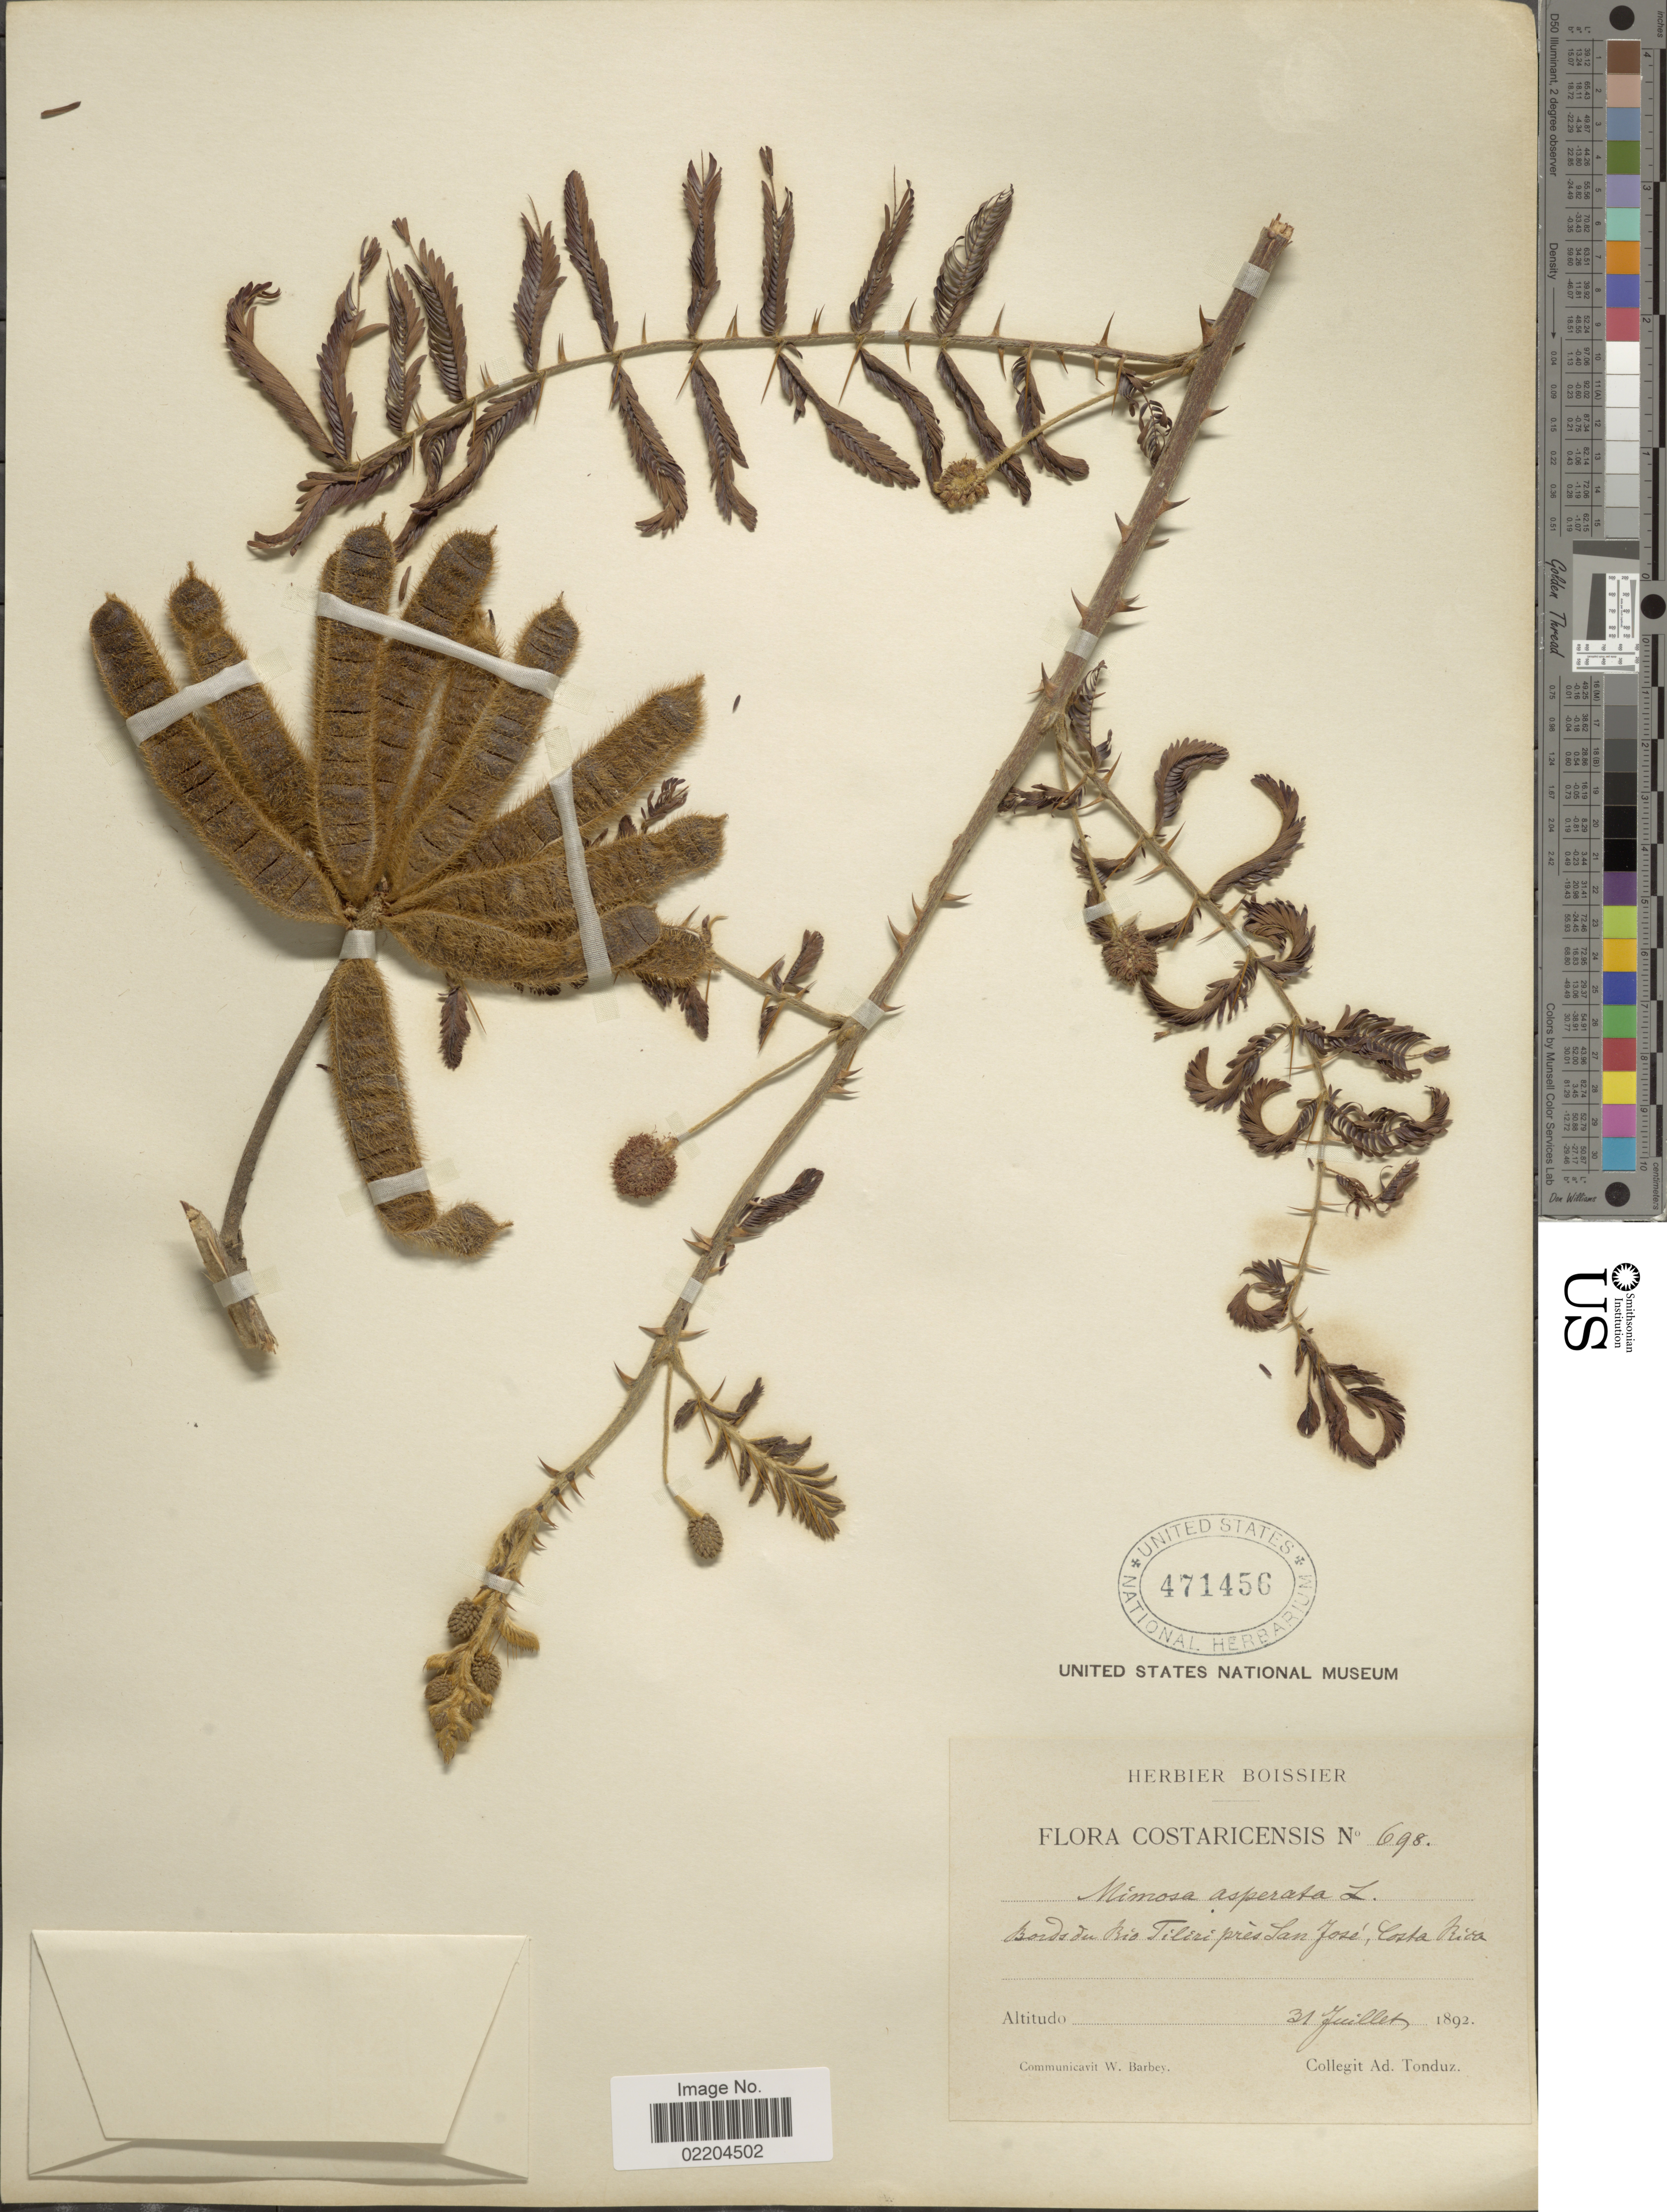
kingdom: Plantae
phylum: Tracheophyta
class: Magnoliopsida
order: Fabales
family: Fabaceae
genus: Mimosa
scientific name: Mimosa pigra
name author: L.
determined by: Strong, Mark T., (BOT), Smithsonian Institution - National Museum of Natural History (UNITED STATES)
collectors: A. Tonduz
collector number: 698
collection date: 1892-07-31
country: Costa Rica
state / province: San José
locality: Bords du Rio Tiliri pres San Jose, Costa Rica.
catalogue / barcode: US 471456